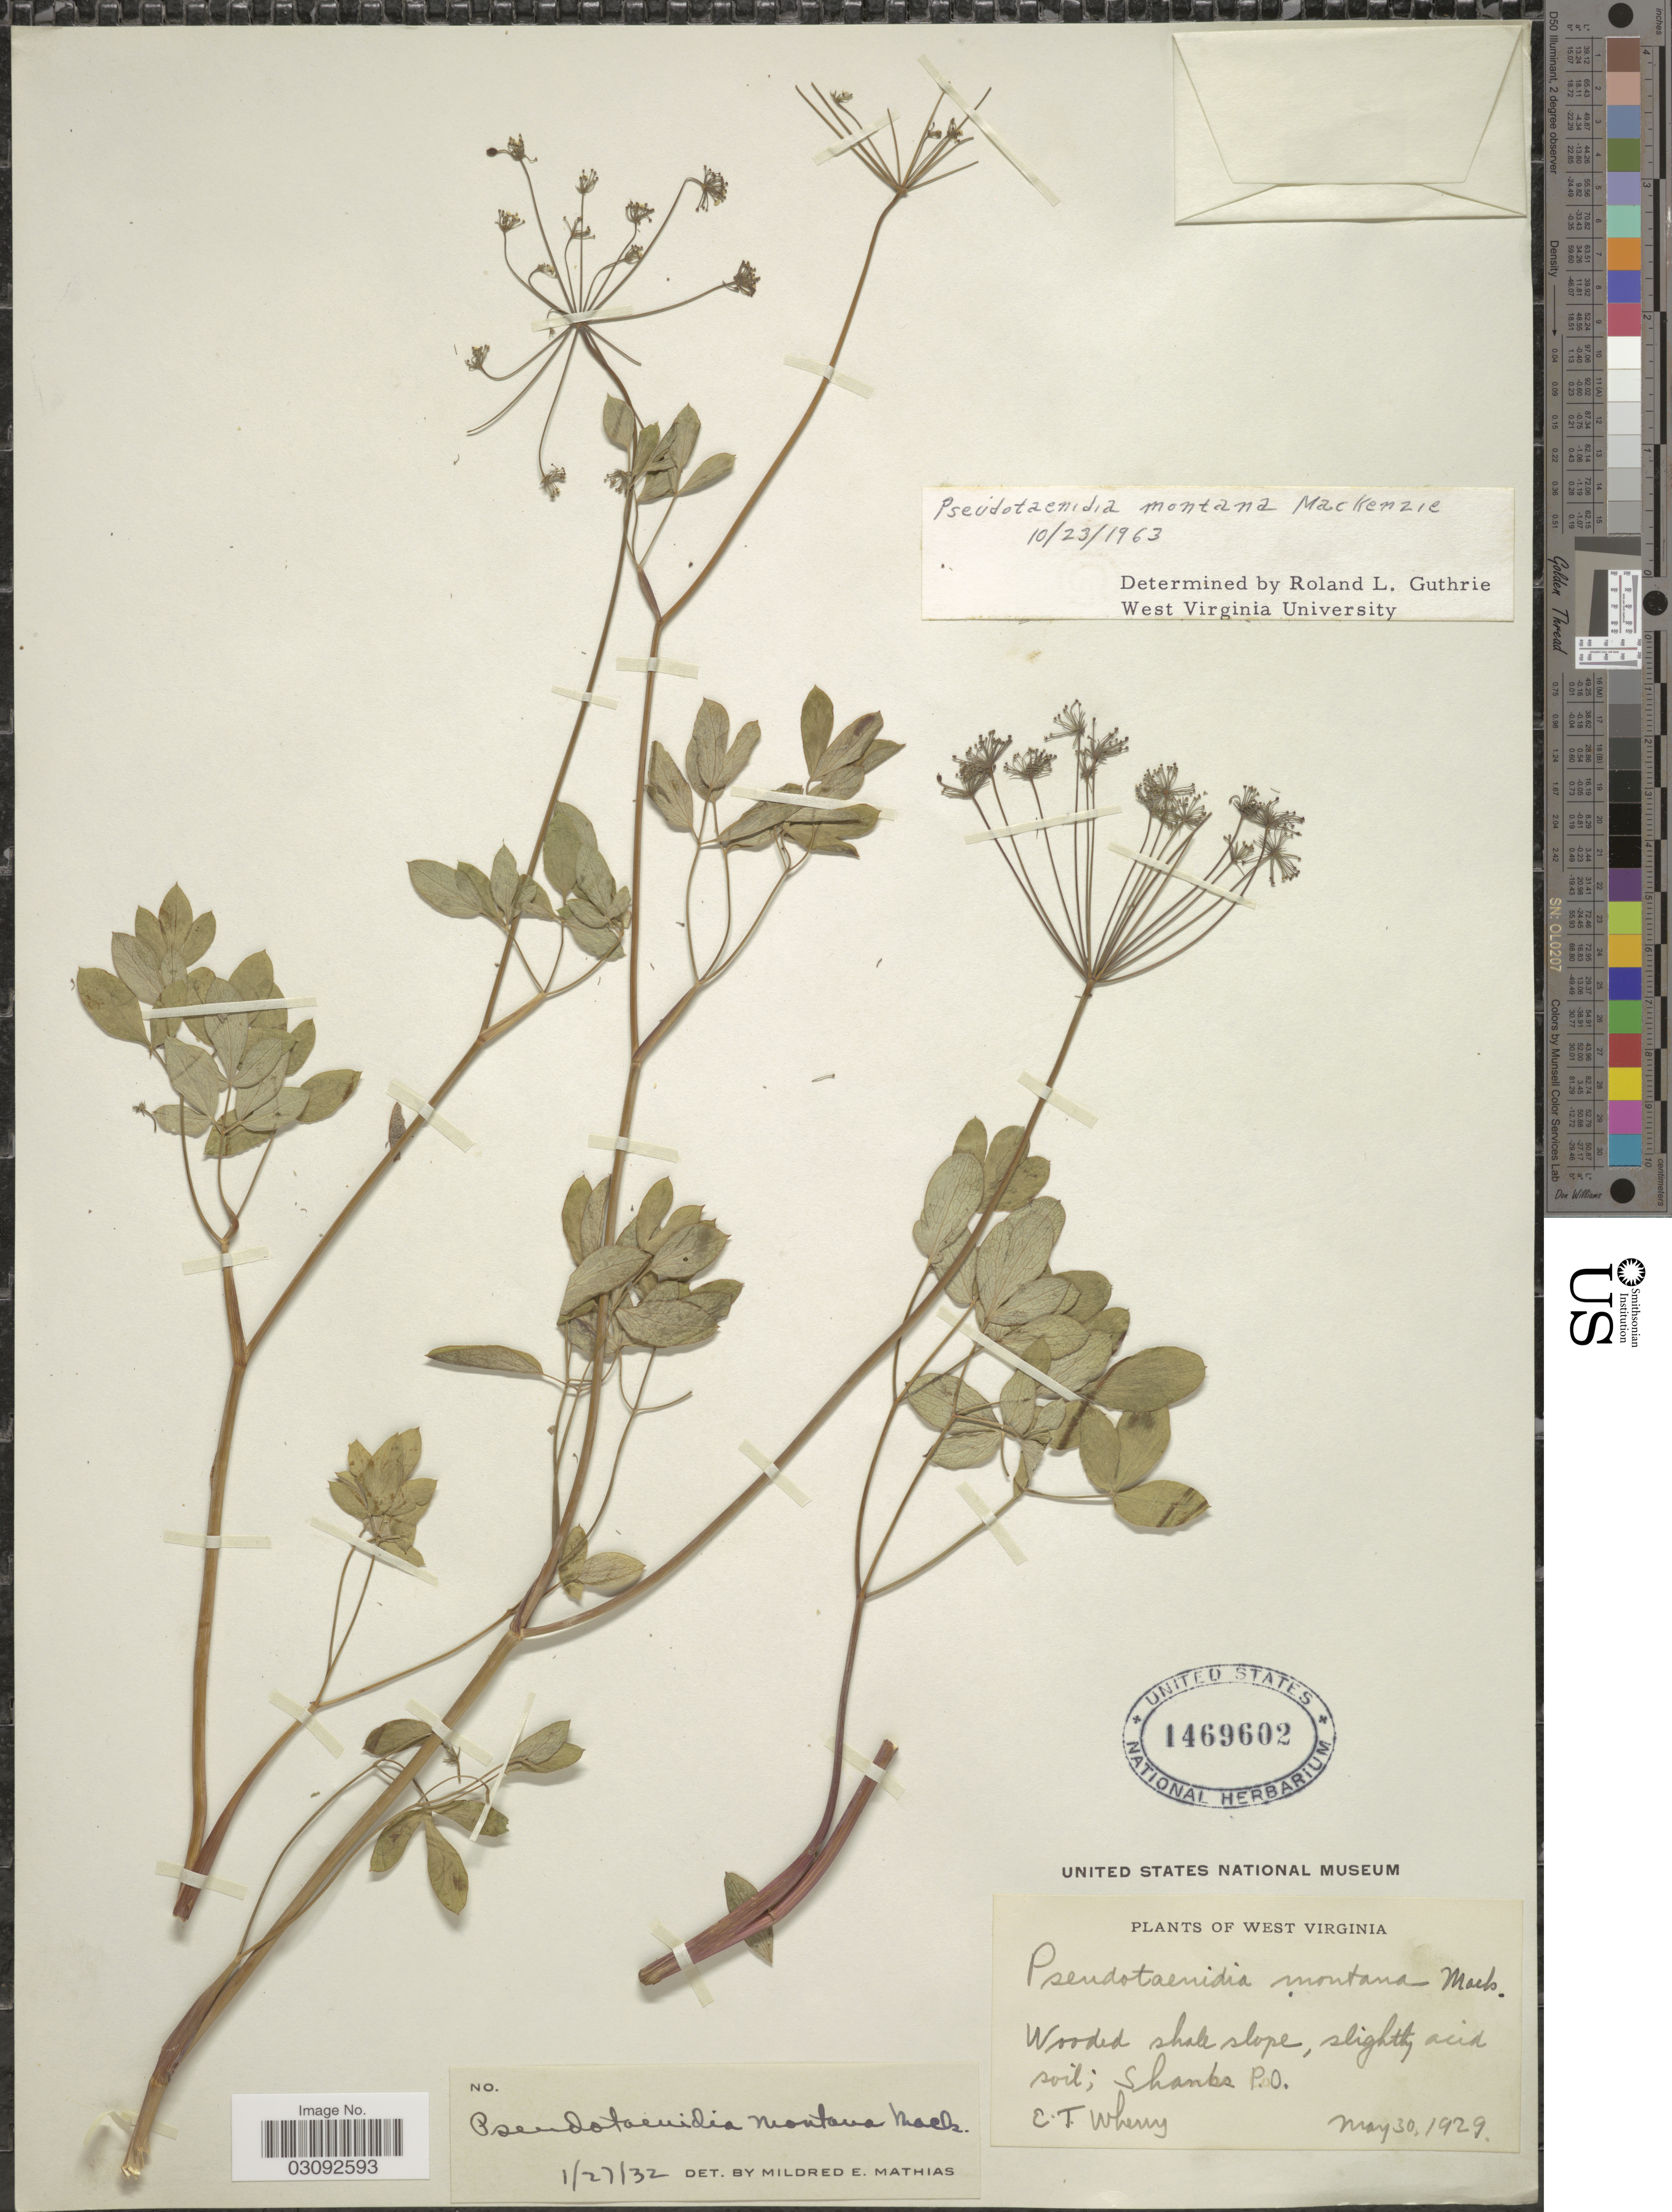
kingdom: Plantae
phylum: Tracheophyta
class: Magnoliopsida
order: Apiales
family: Apiaceae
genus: Pseudotaenidia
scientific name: Pseudotaenidia montana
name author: Mack.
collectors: E. T. Wherry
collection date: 1929-05-30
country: United States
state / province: West Virginia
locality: Shanks P.O.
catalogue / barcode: US 1469602